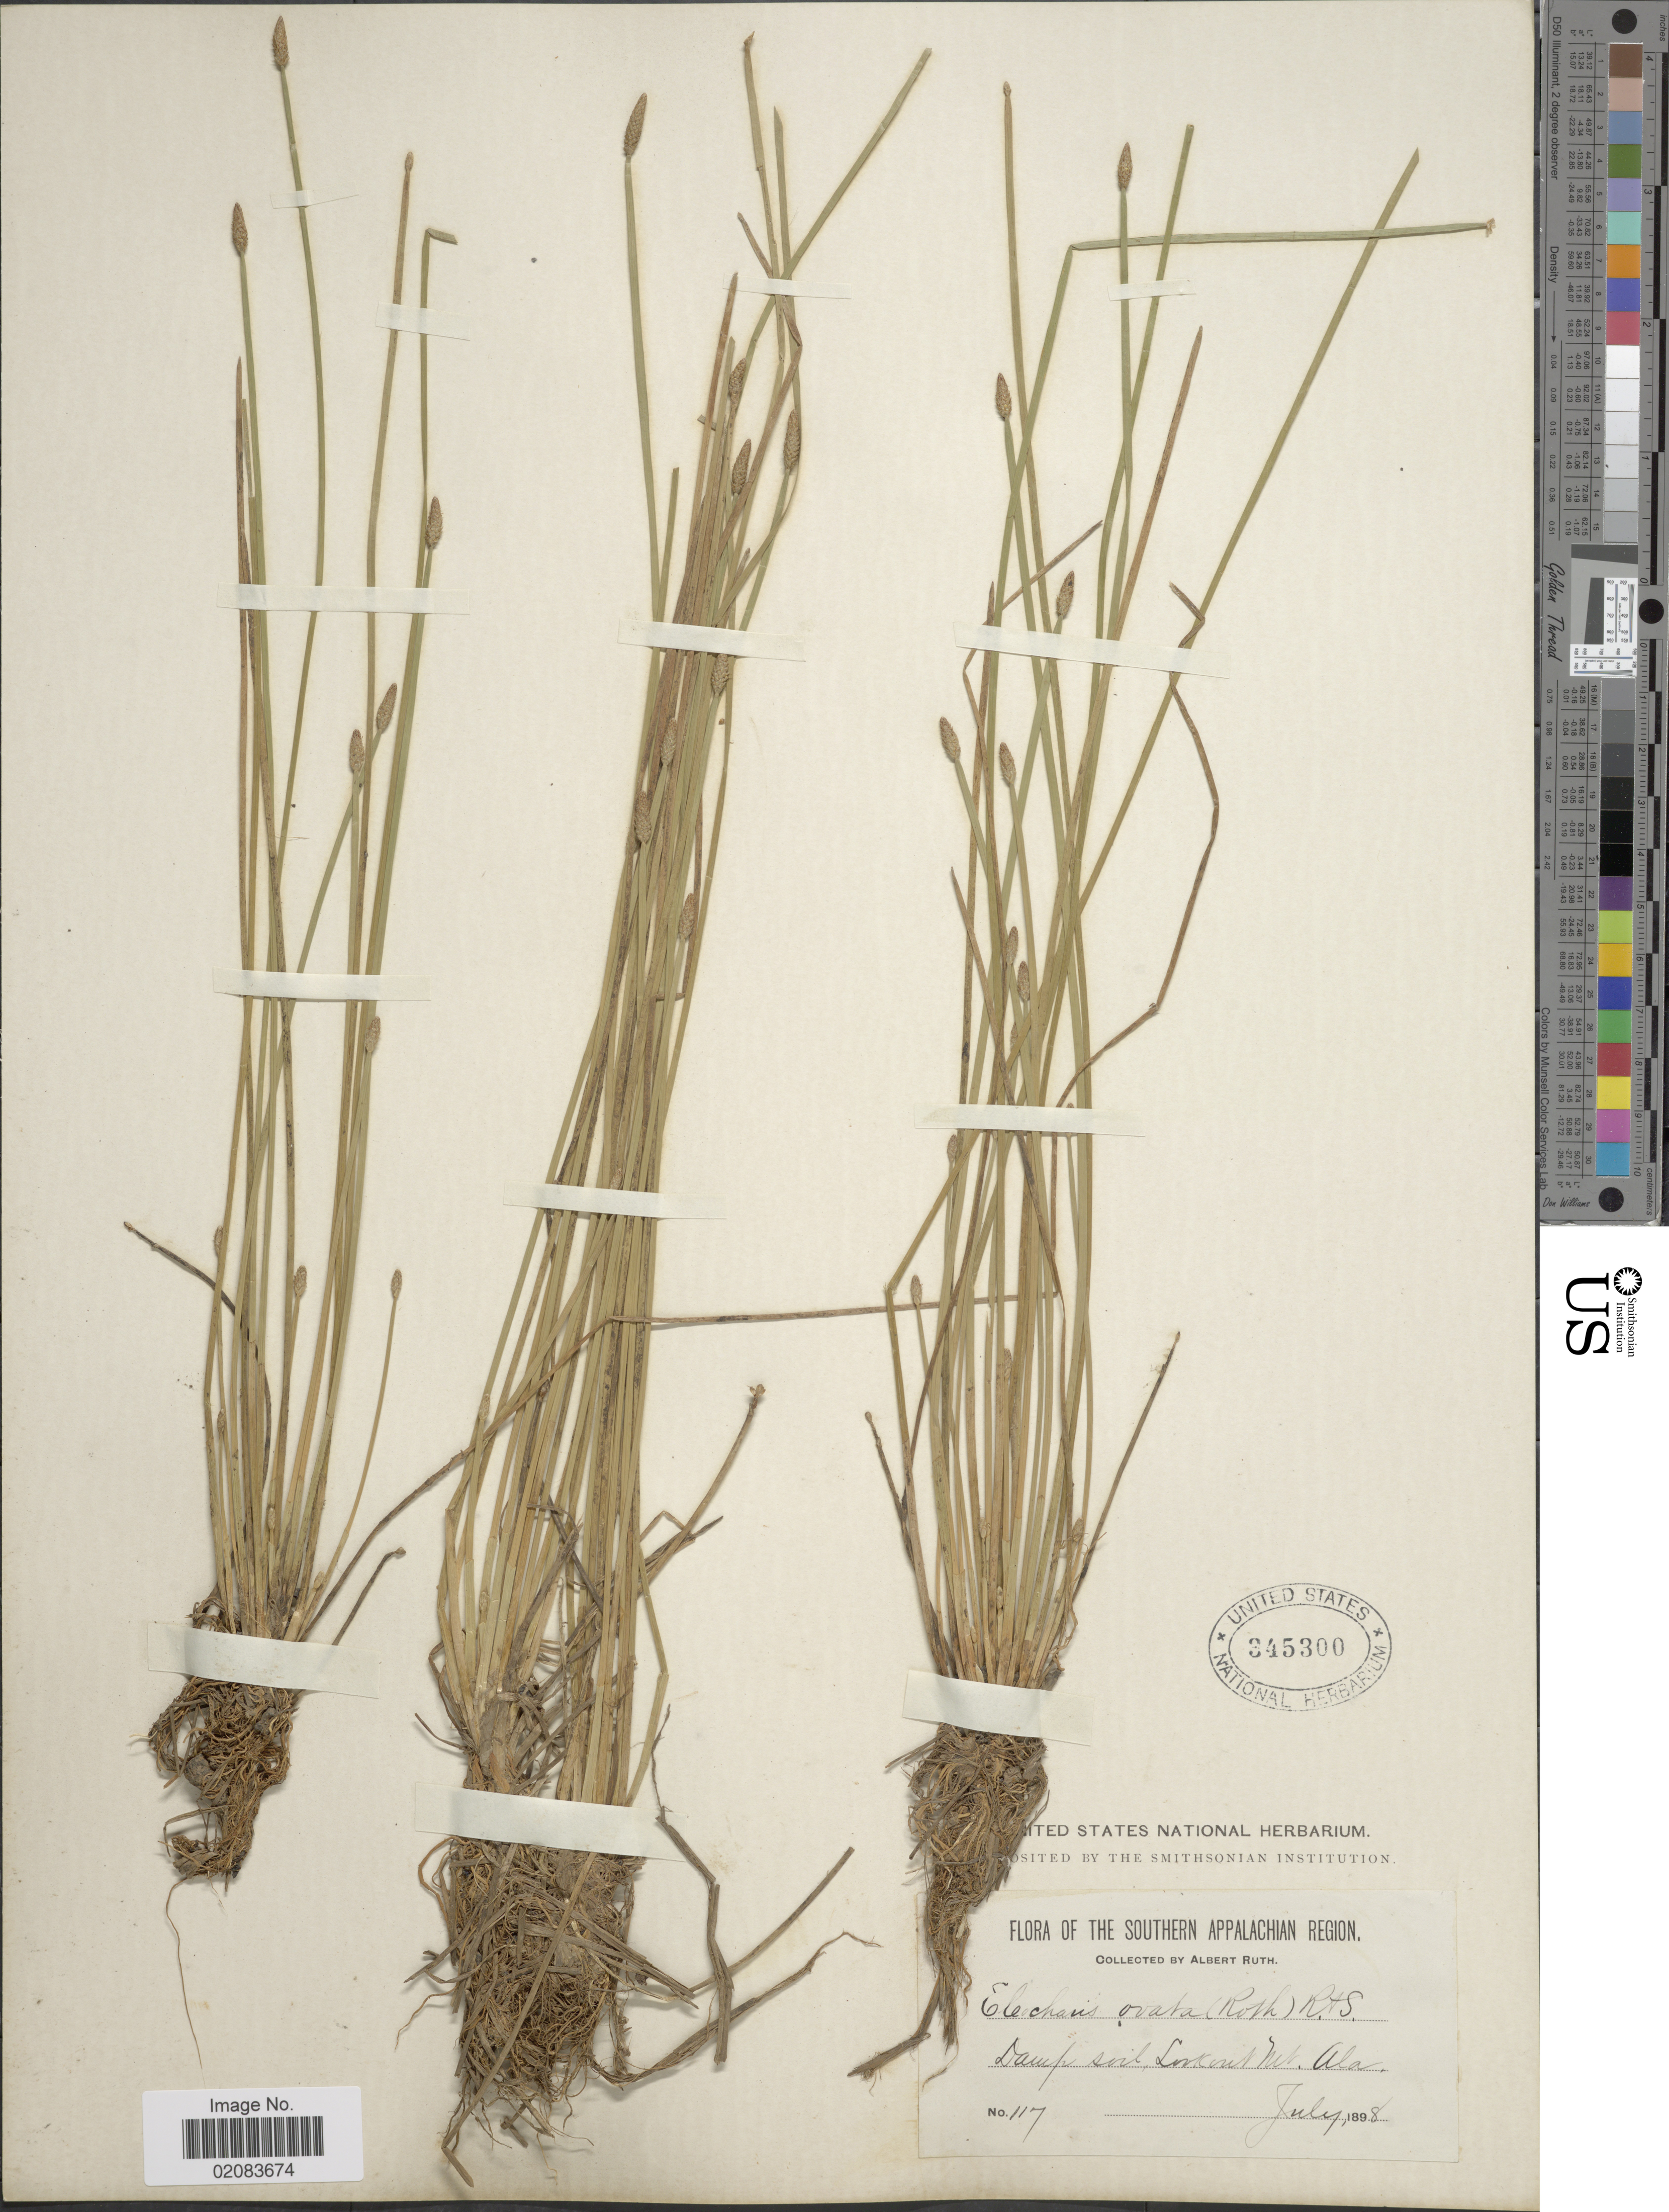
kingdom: Plantae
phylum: Tracheophyta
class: Liliopsida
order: Poales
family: Cyperaceae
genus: Eleocharis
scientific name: Eleocharis obtusa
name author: (Willd.) Schult.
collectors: A. Ruth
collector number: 117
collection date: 1898-07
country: United States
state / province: Alabama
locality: Southern Appalachian Region, Damp soil, Lookout Mt.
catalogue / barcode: US 345300